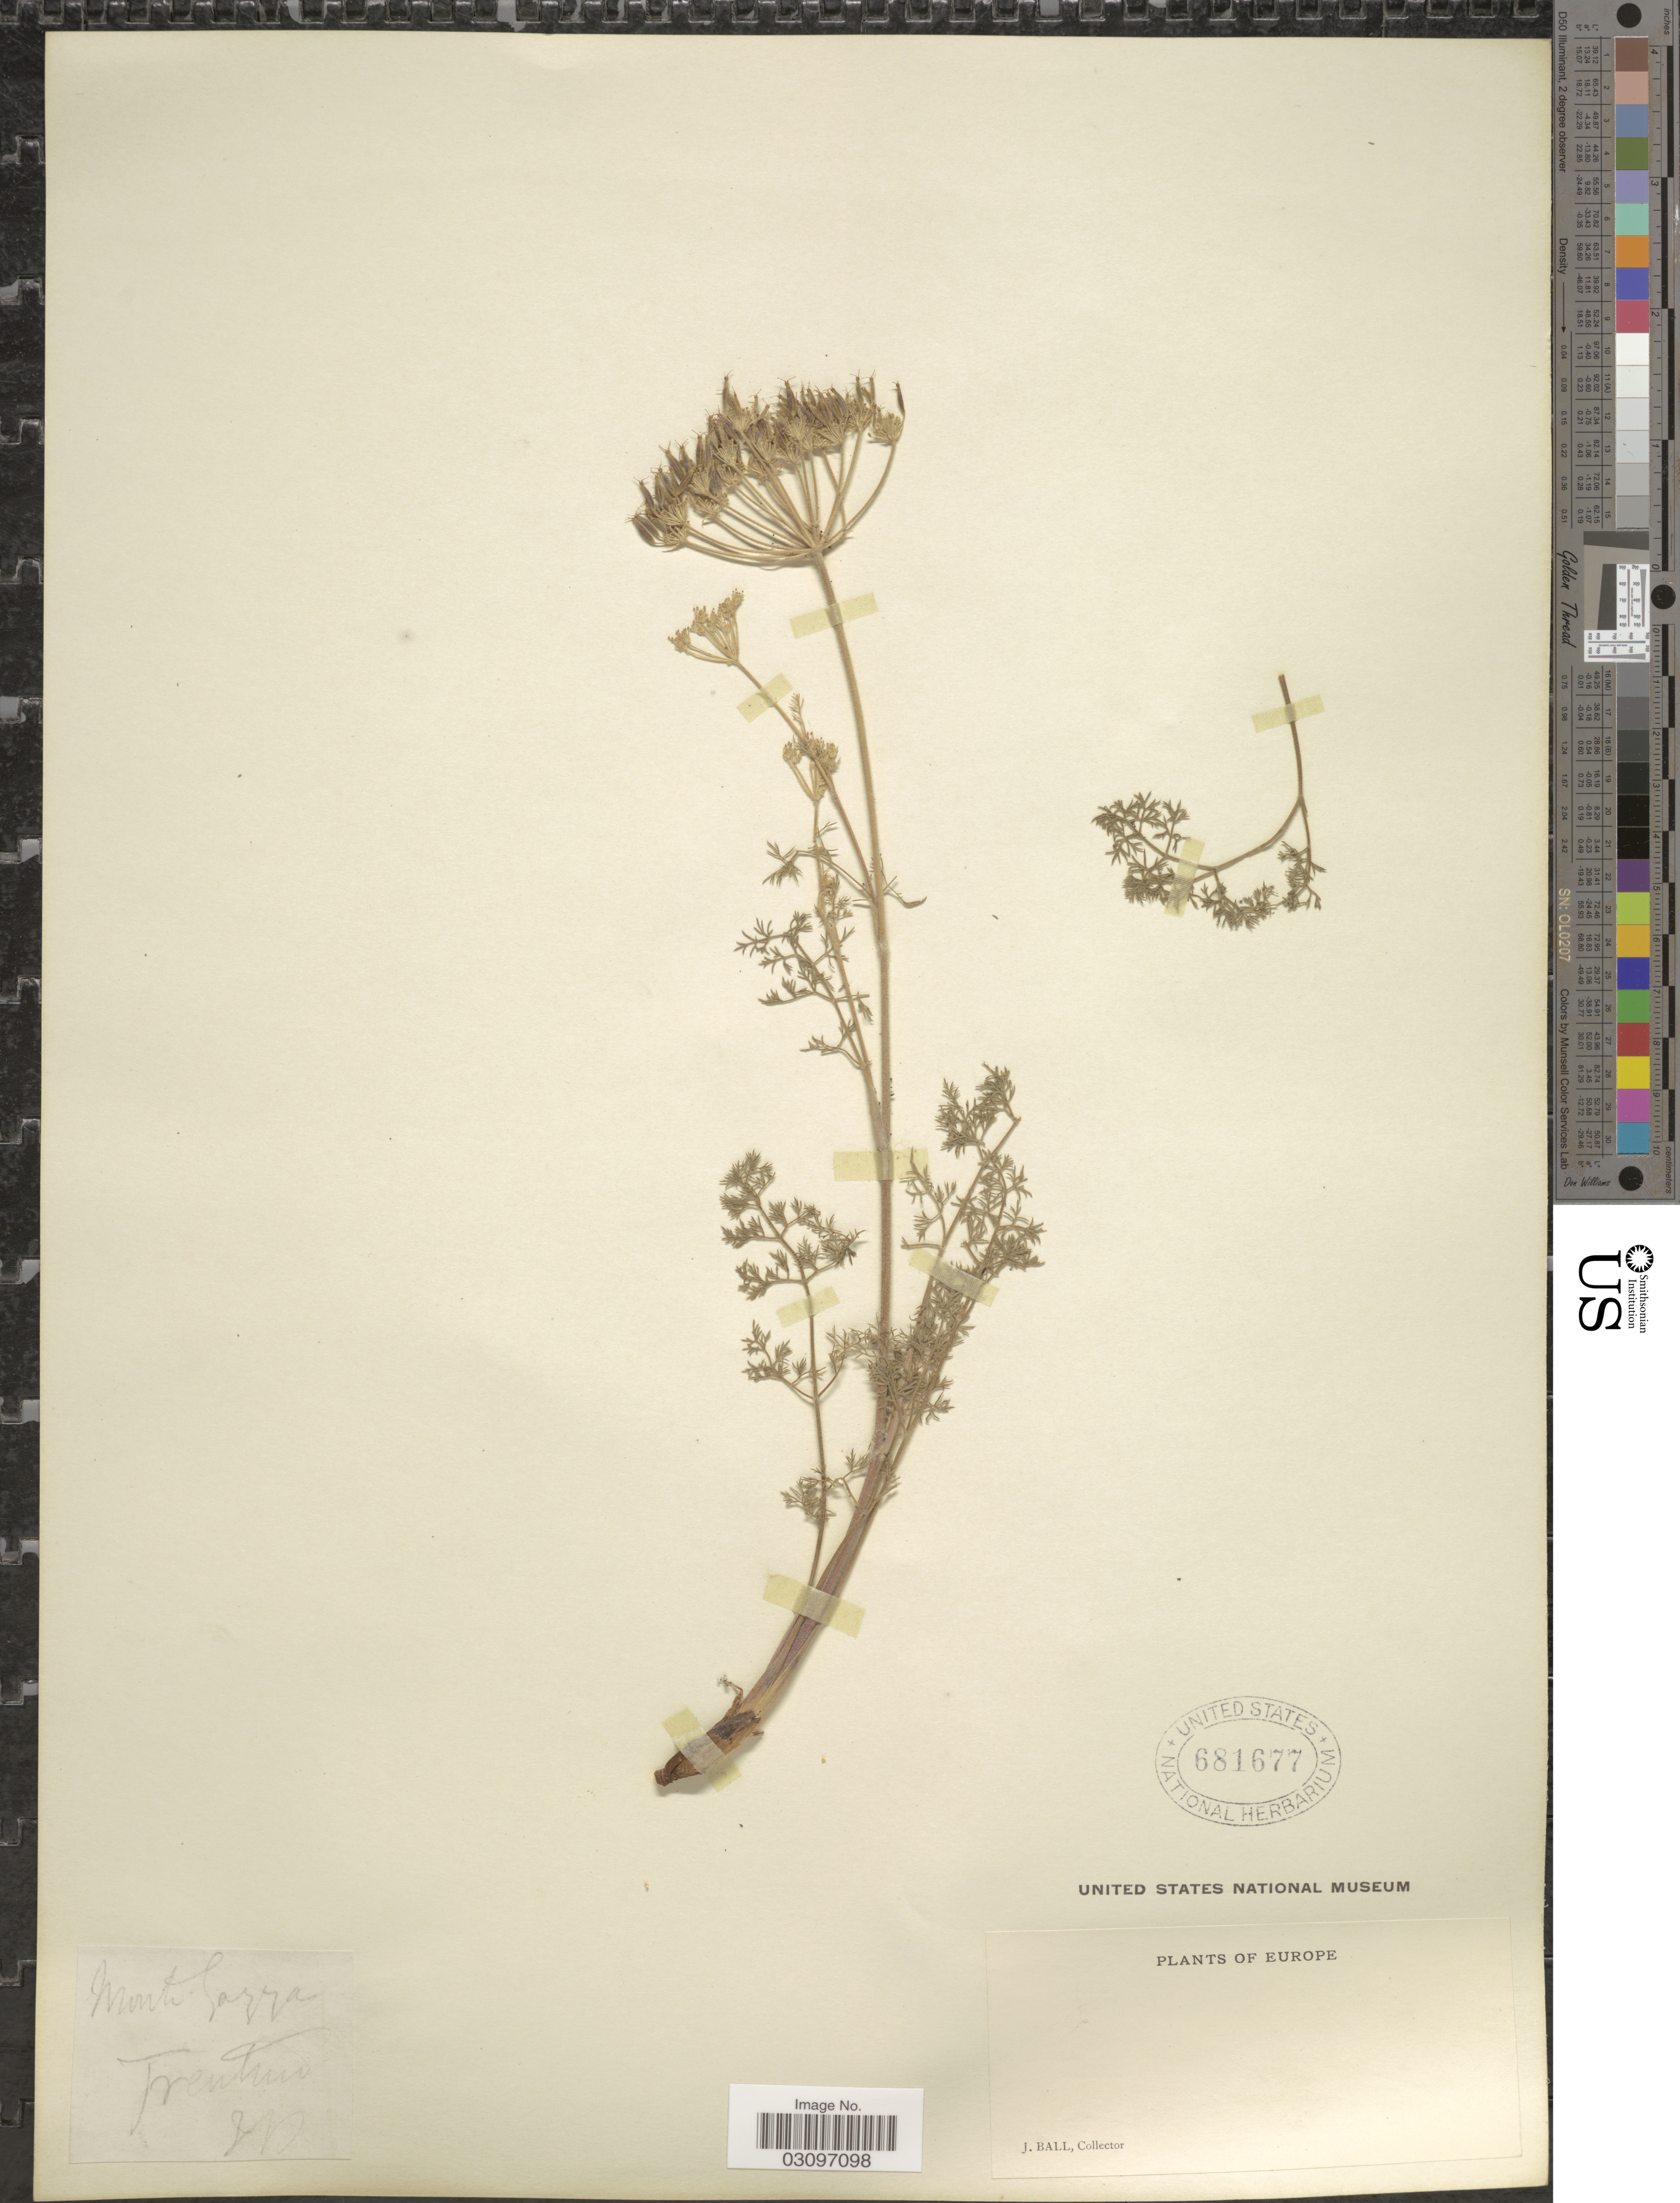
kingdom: Plantae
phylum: Tracheophyta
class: Magnoliopsida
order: Apiales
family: Apiaceae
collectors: J. Ball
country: Italy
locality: Europe. Monte Gazza, Trentino.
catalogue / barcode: US 681677